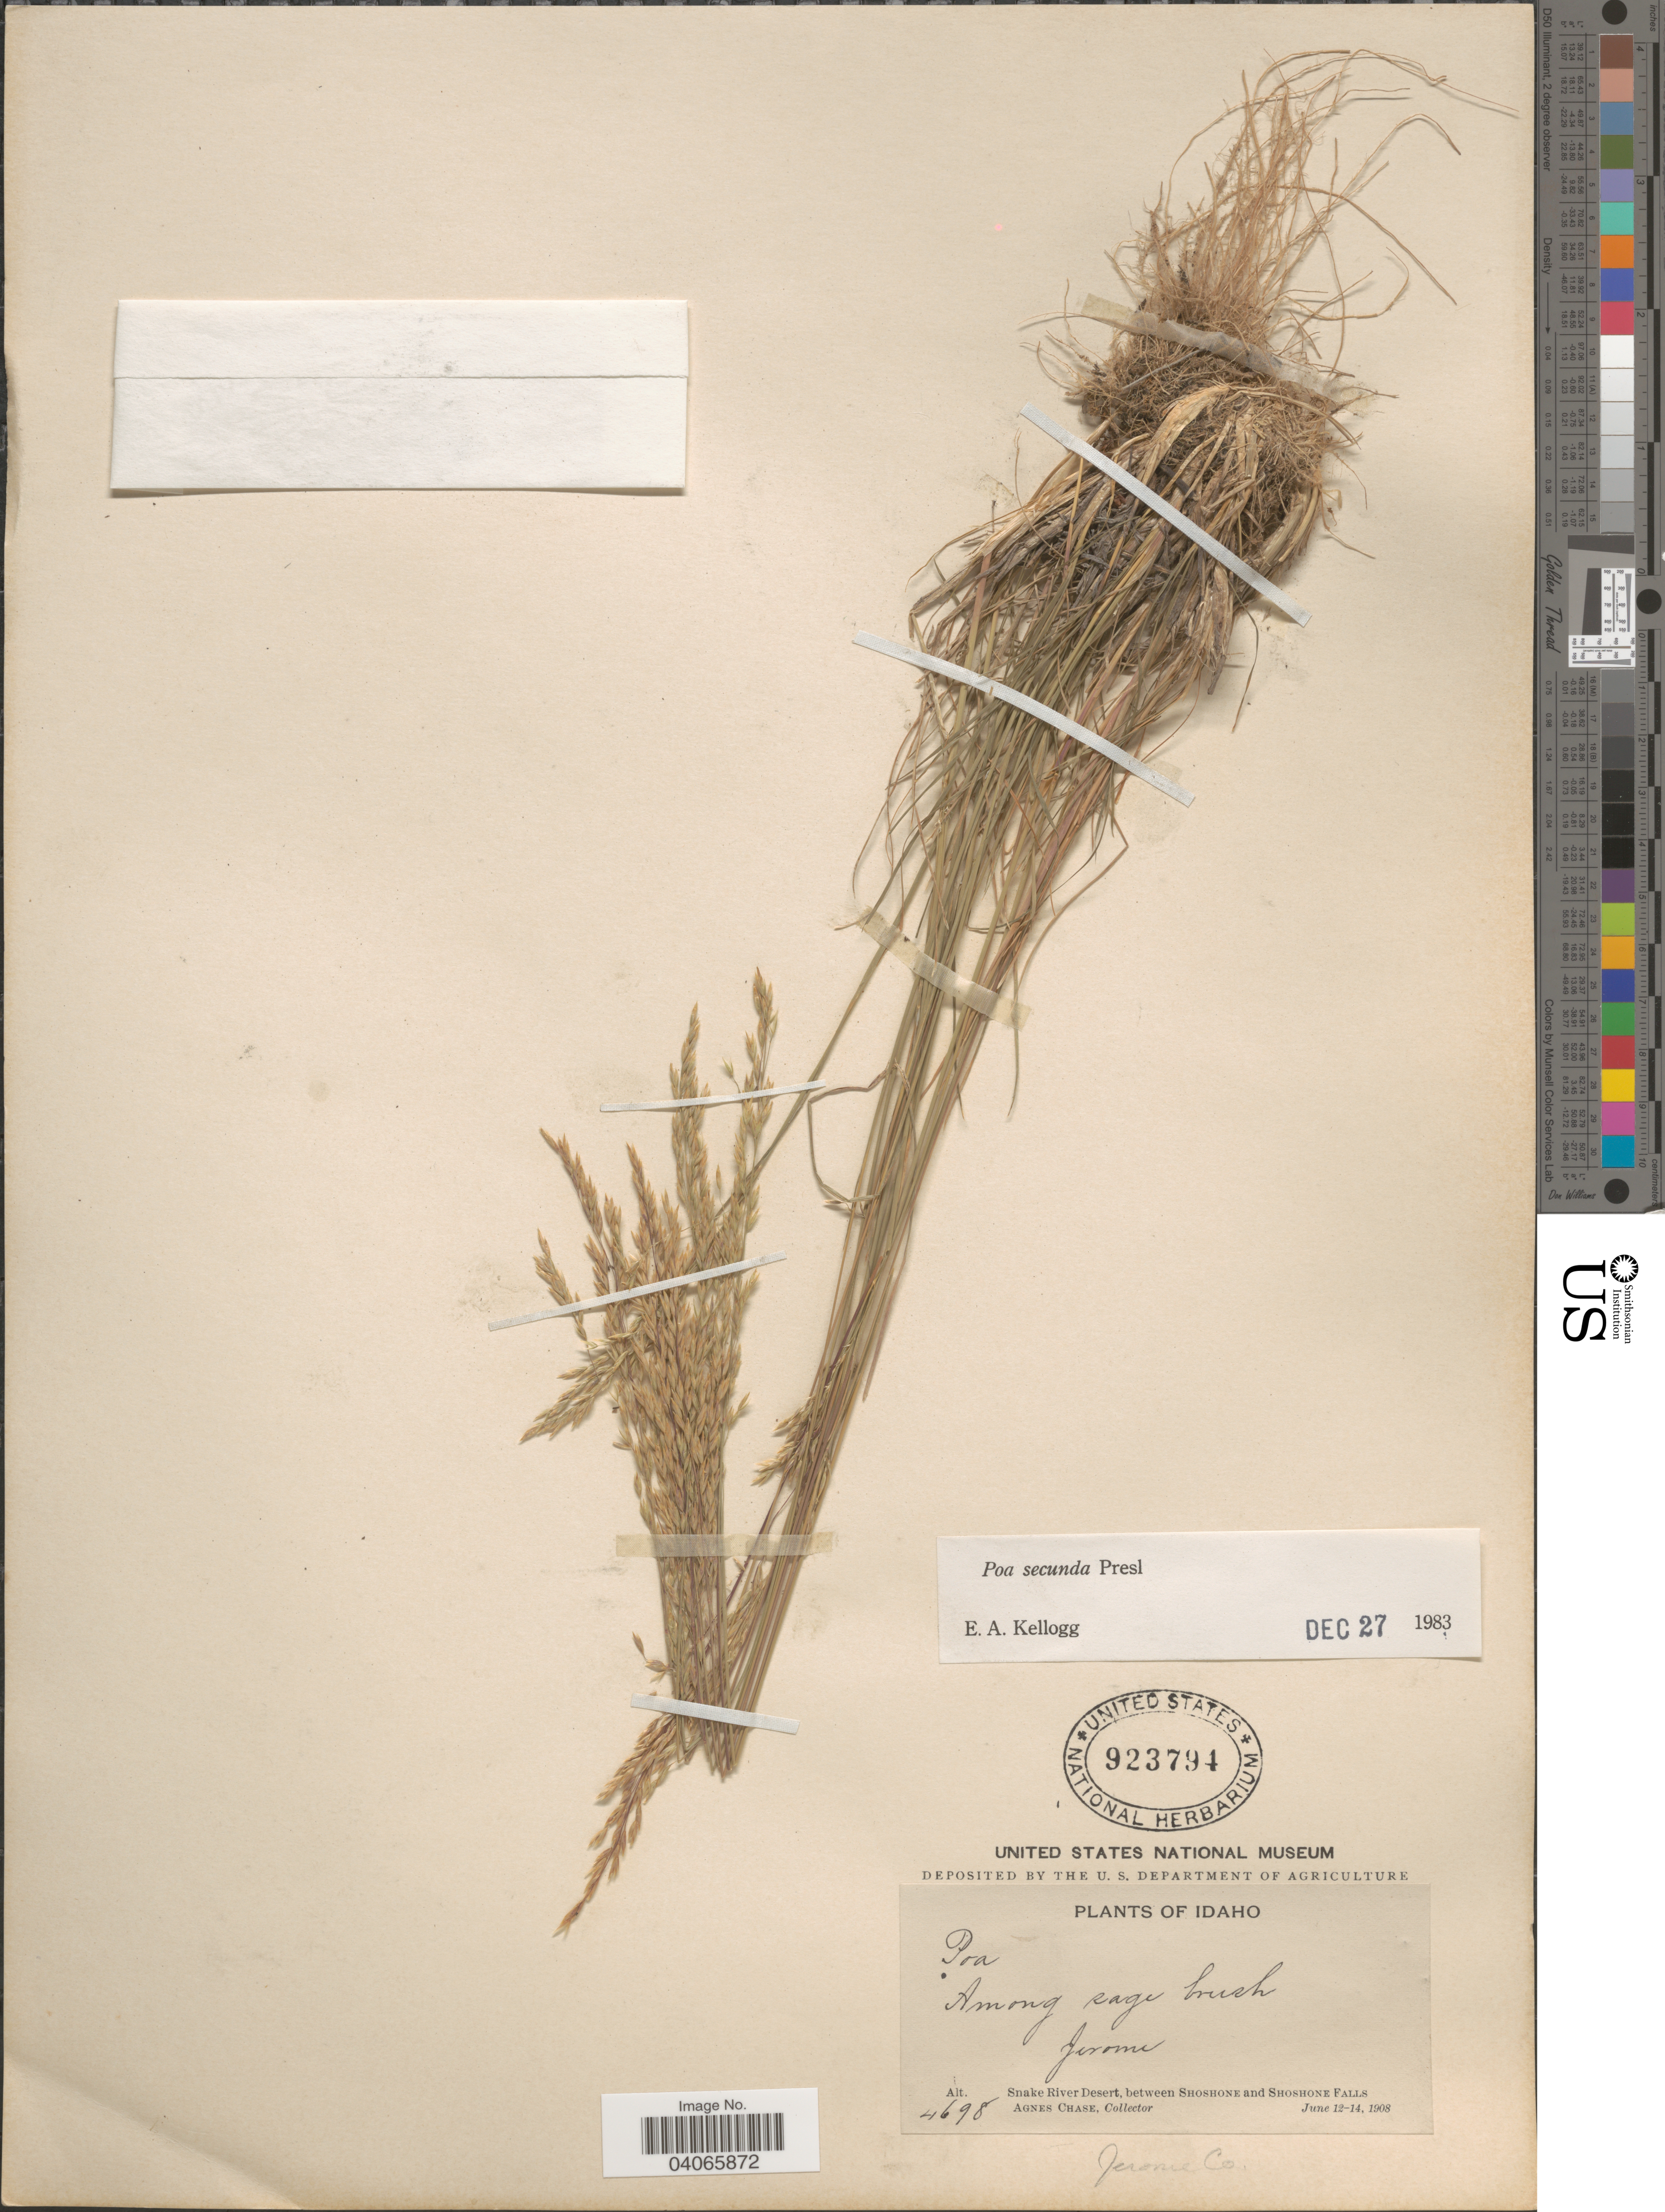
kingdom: Plantae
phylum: Tracheophyta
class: Liliopsida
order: Poales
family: Poaceae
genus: Poa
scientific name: Poa secunda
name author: J. Presl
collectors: A. Chase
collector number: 4698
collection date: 1908-06-12/1908-06-14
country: United States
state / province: Idaho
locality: Jerome. Snake River Desert, between Shoshone and Shoshone Falls. Jerome Co.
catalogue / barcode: US 923794